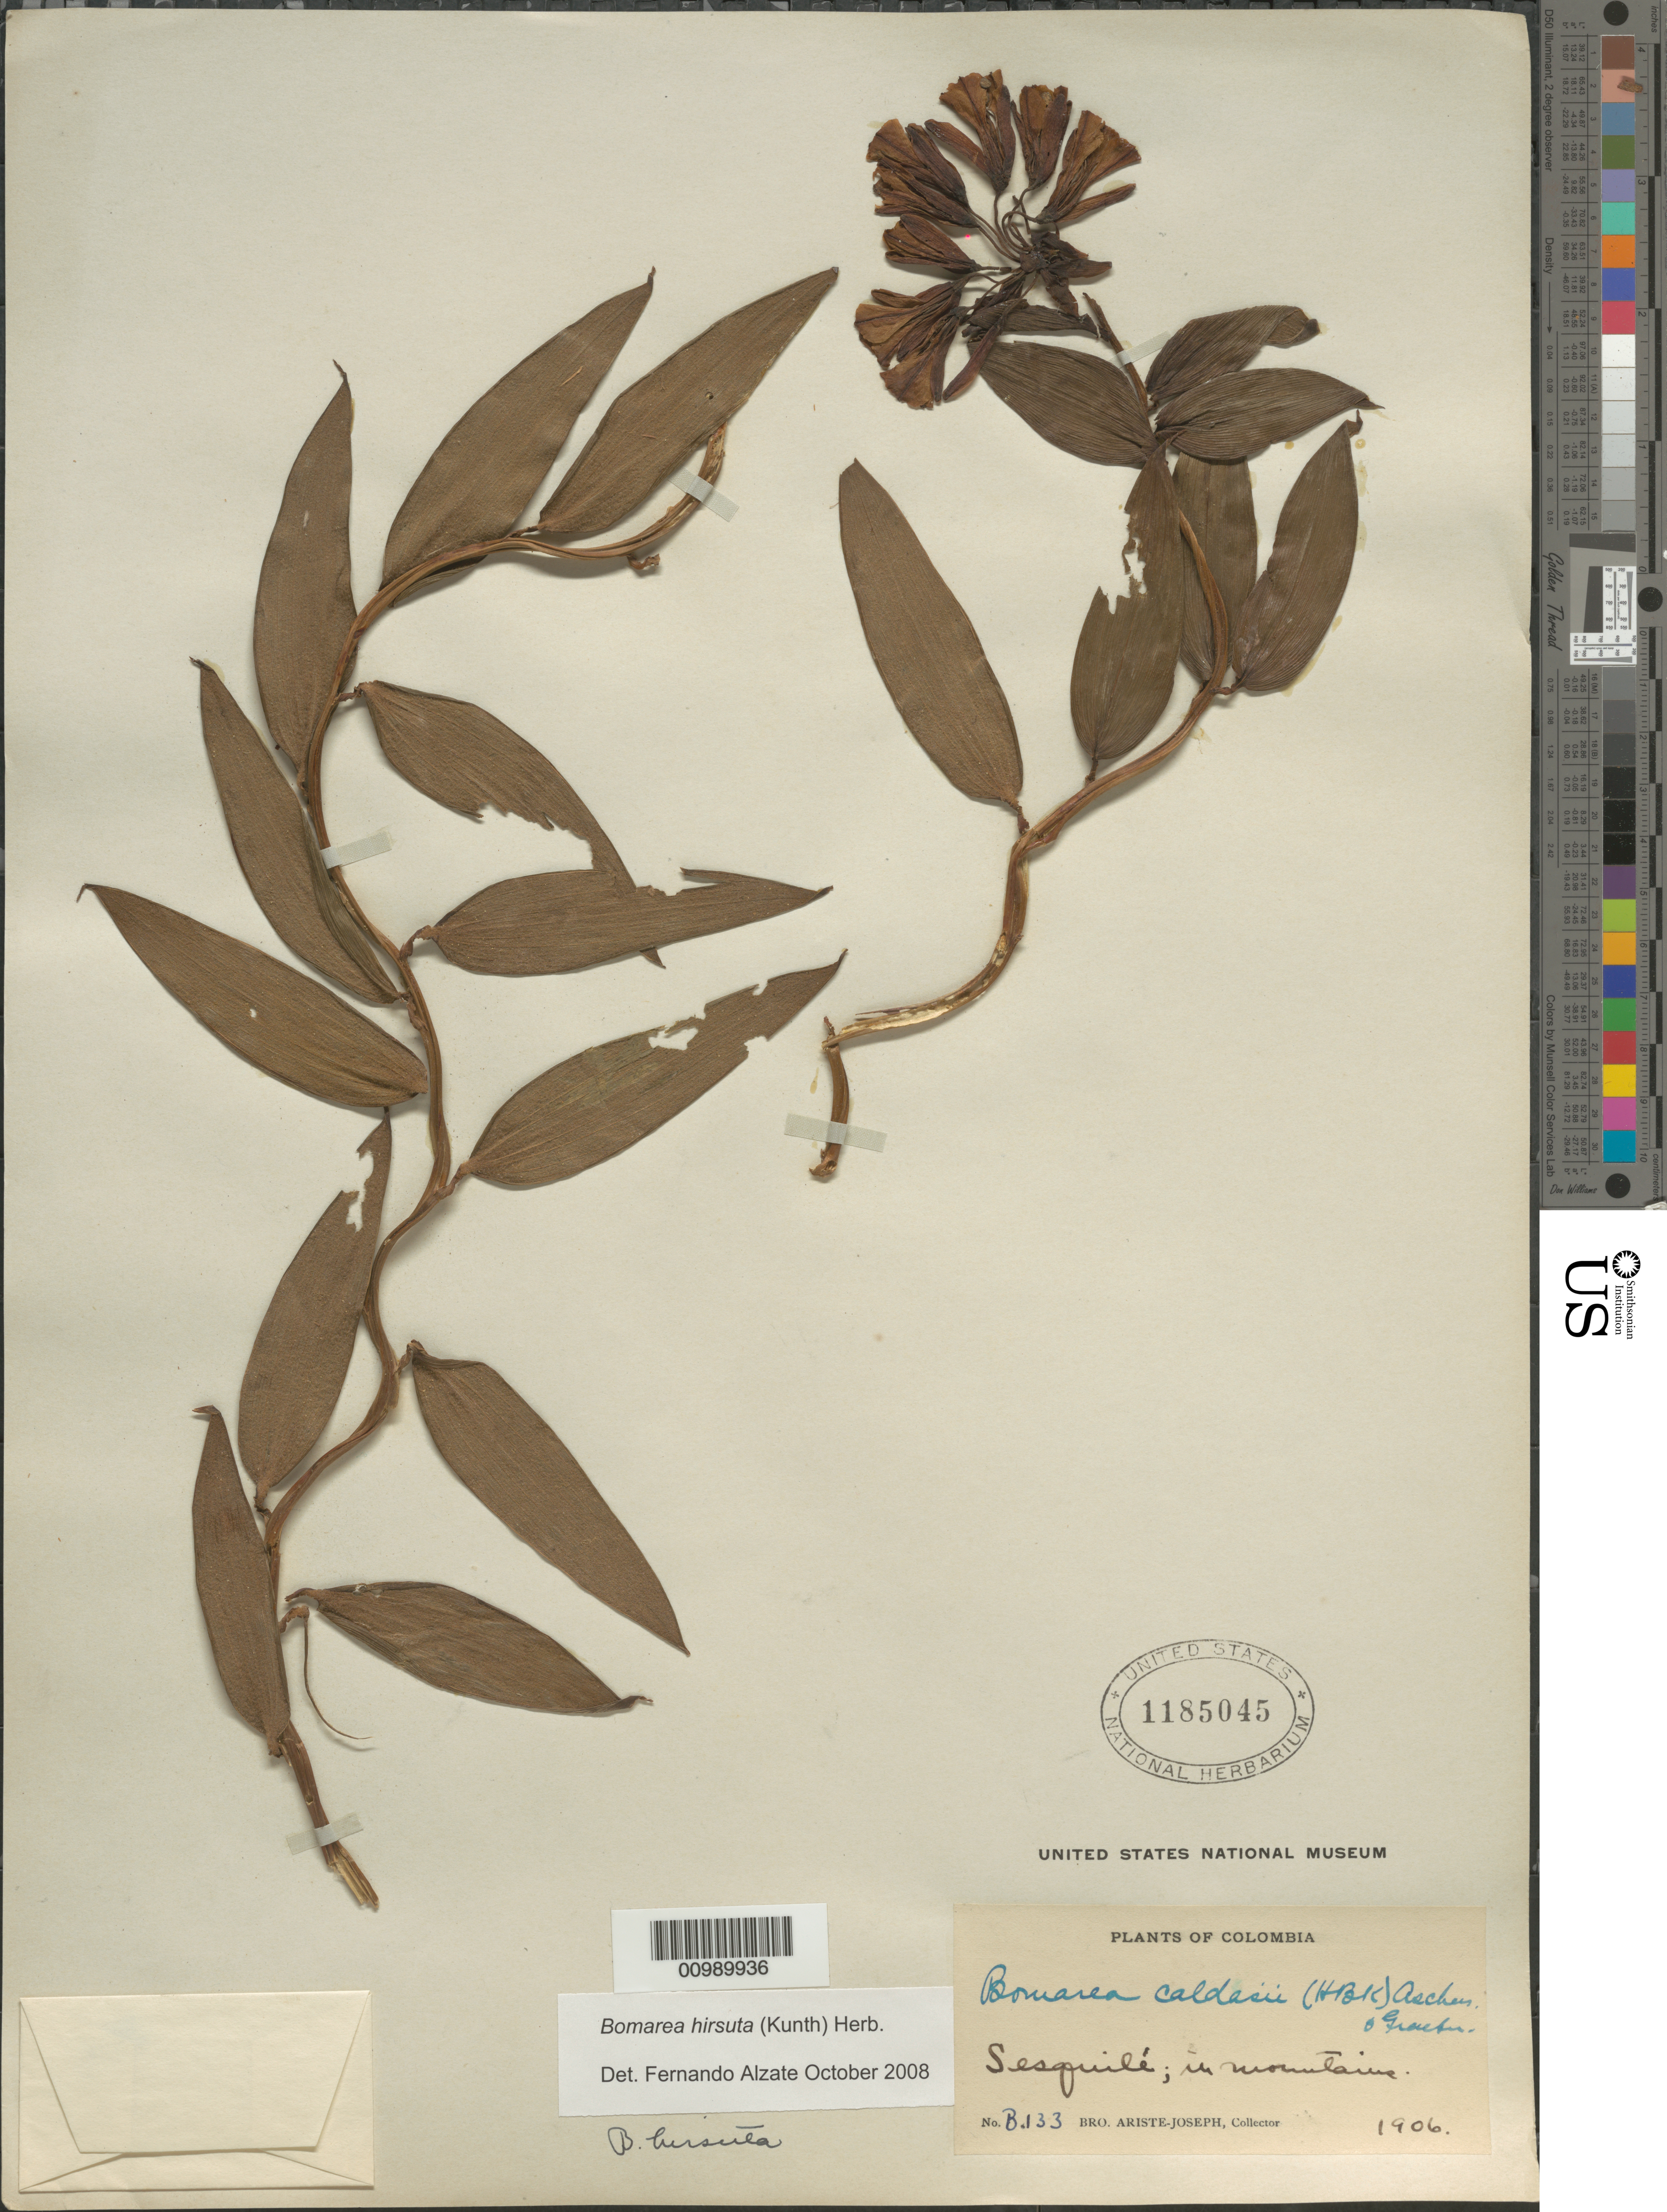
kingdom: Plantae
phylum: Tracheophyta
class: Liliopsida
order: Liliales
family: Alstroemeriaceae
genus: Bomarea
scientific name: Bomarea hirsuta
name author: (Kunth) Herb.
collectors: Bro. Ariste-Joseph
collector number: B 133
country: Colombia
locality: Sesquile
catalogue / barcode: US 1185045